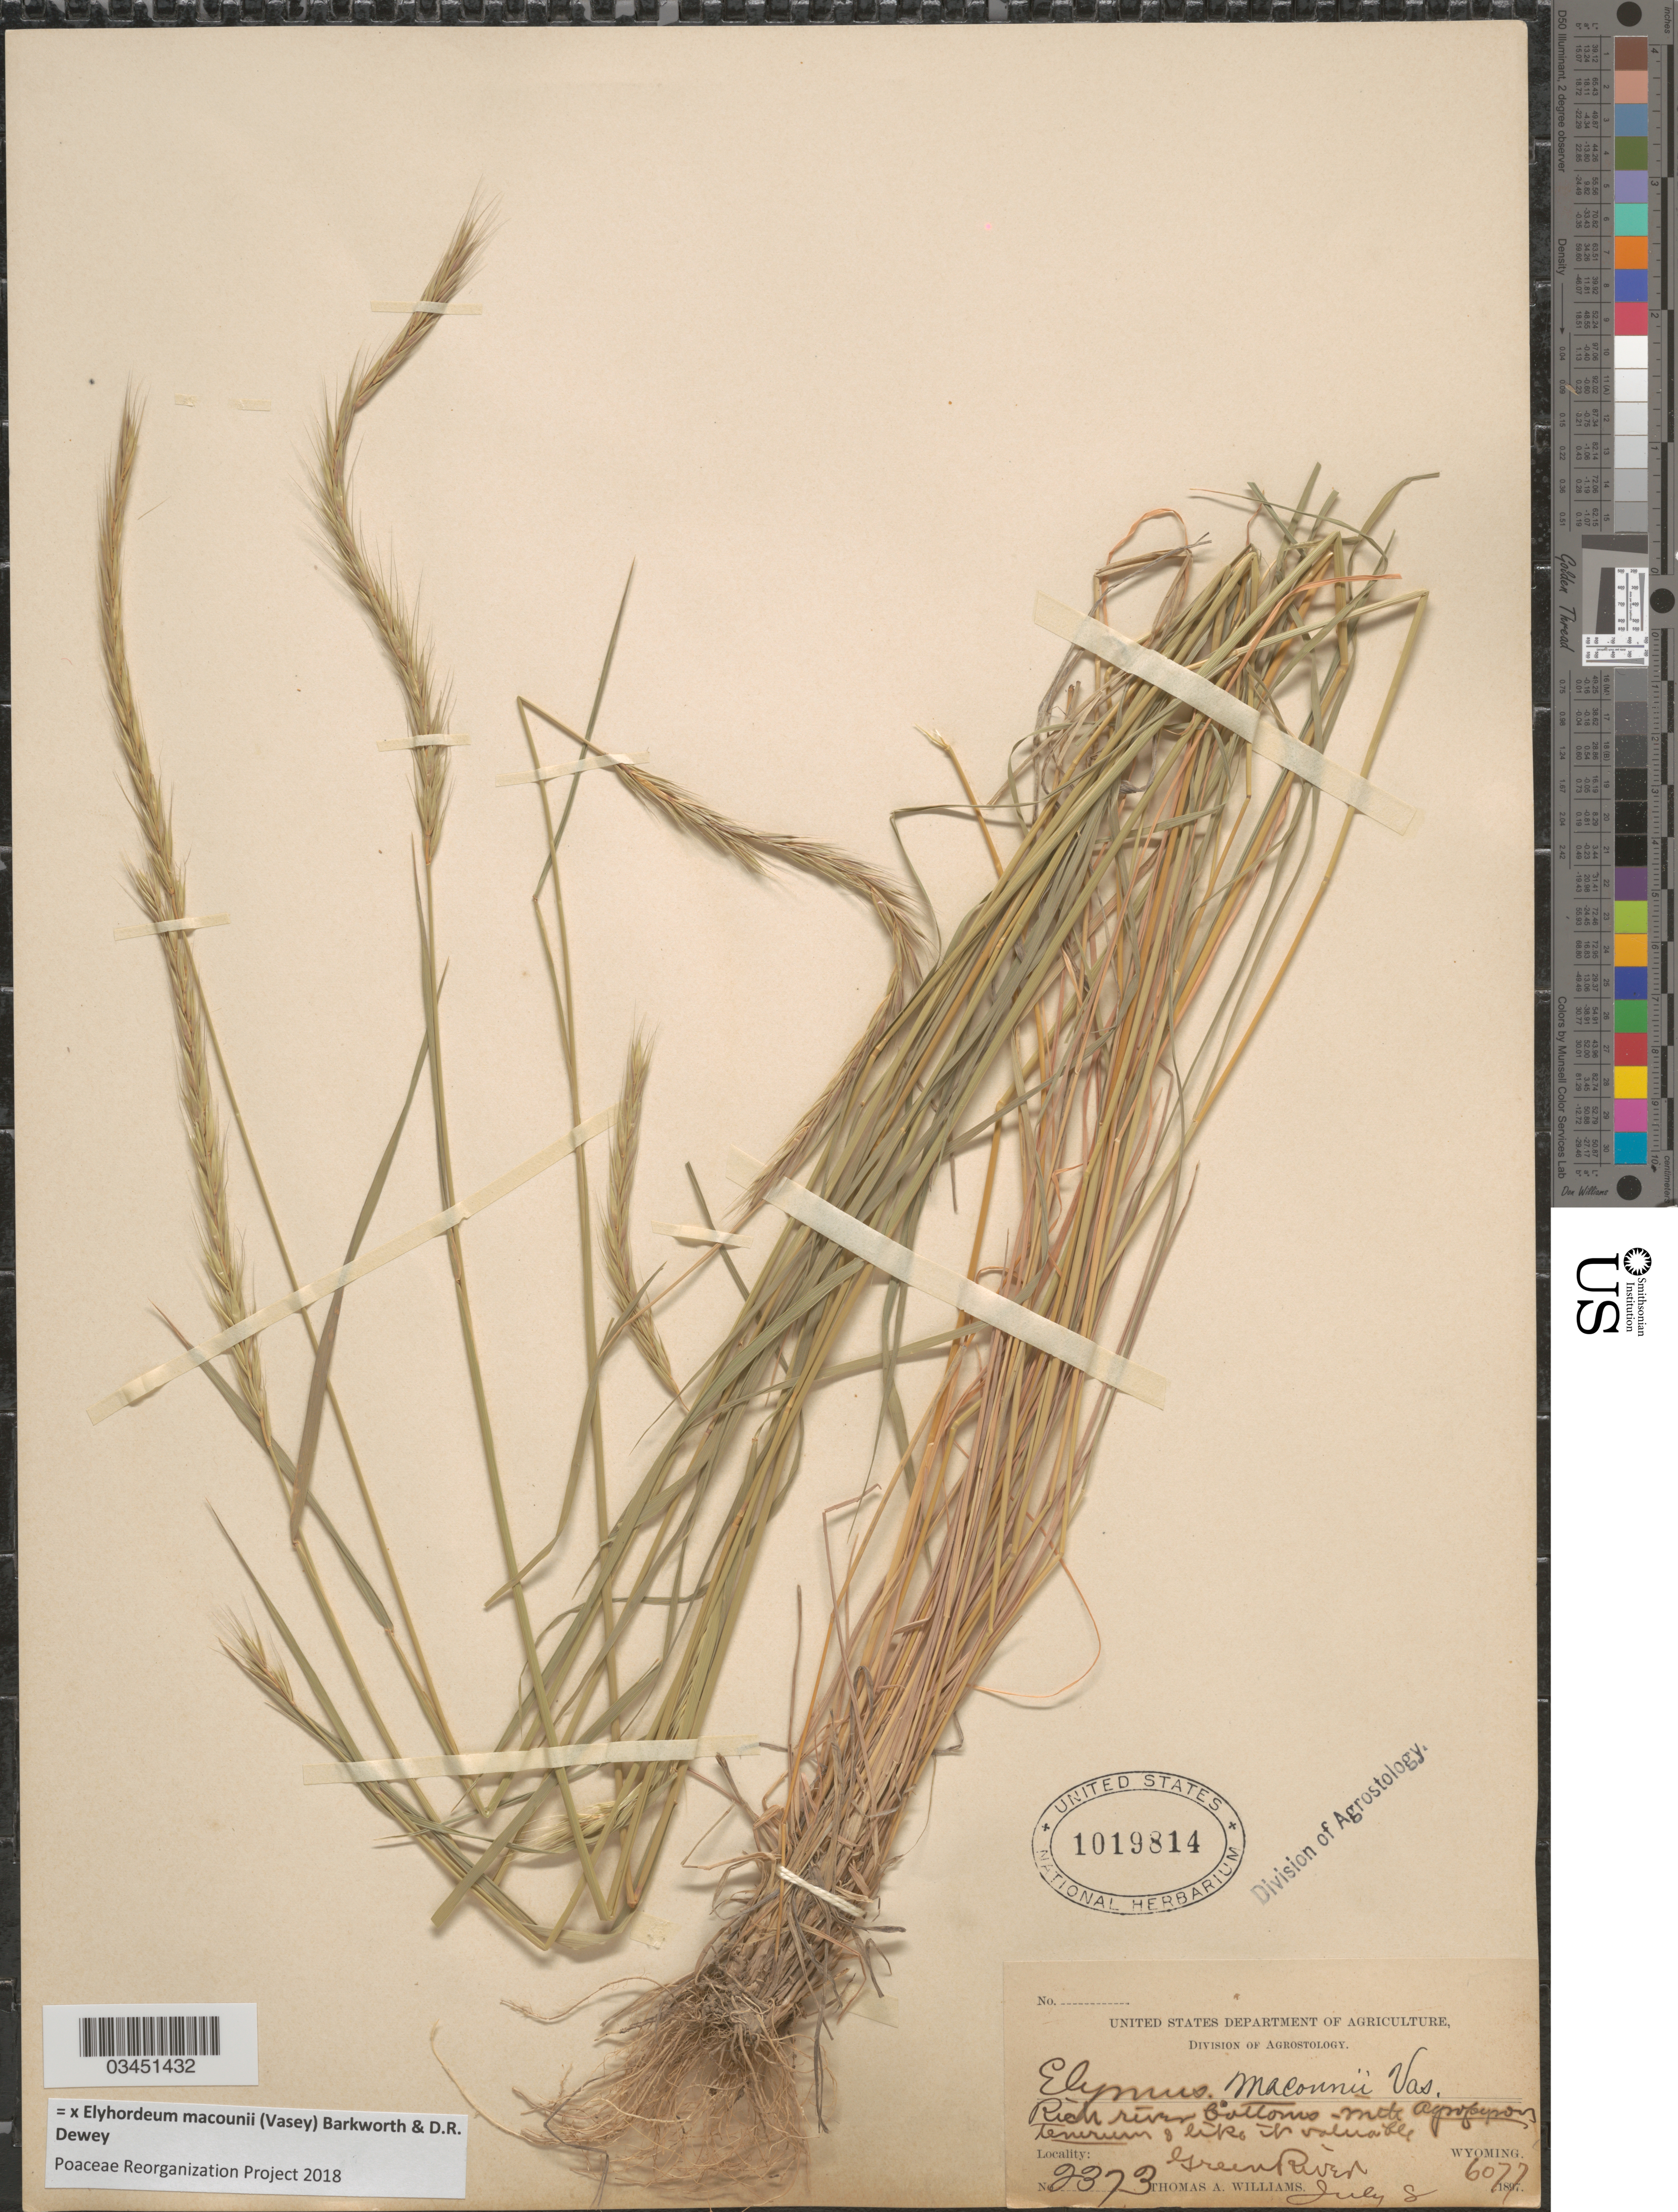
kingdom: Plantae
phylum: Tracheophyta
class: Liliopsida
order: Poales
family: Poaceae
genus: Elyhordeum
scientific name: x Elyhordeum macounii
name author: (Vasey) Barkworth & Dewey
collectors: T. A. Williams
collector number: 2373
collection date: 1897-07-08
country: United States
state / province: Wyoming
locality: Green River.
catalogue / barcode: US 1019814